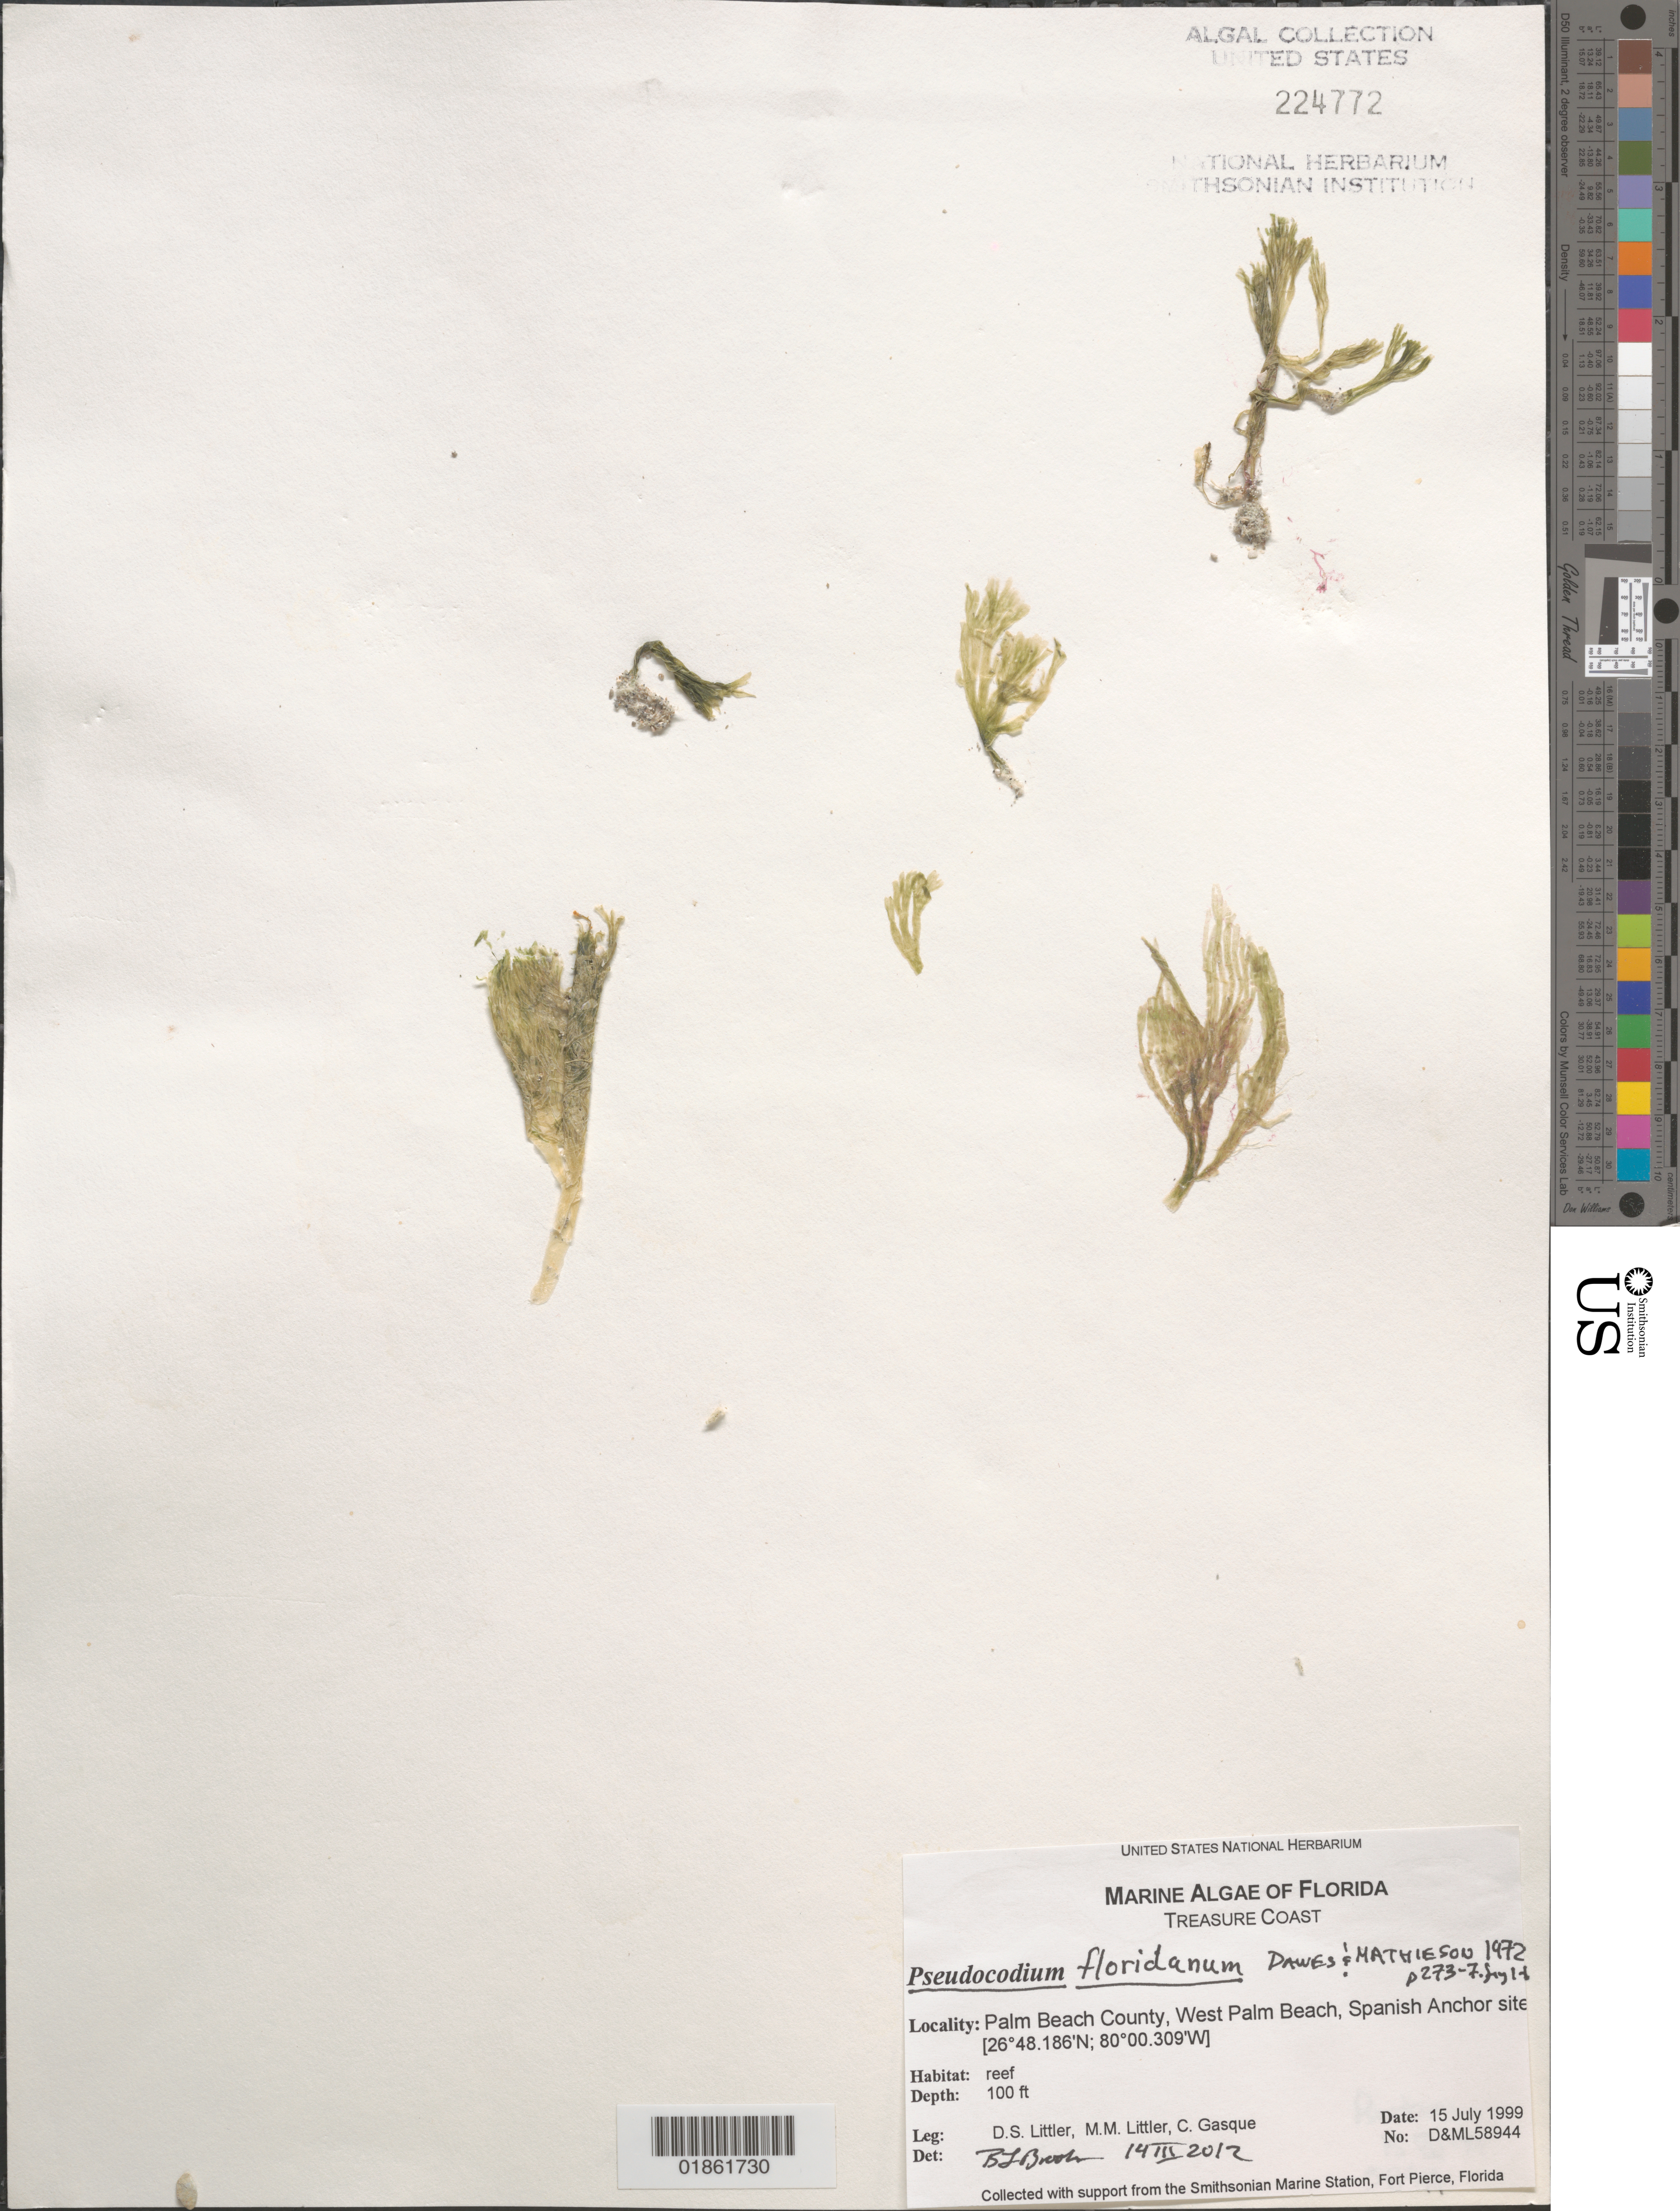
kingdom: Plantae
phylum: Chlorophyta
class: Ulvophyceae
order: Bryopsidales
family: Pseudocodiaceae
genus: Pseudocodium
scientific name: Pseudocodium sp.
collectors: D. S. Littler, M. M. Littler & C. Gasque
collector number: D&ML 58944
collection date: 1999-07-15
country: United States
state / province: Florida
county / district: Palm Beach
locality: West Palm Beach. Spanish Anchor dive site.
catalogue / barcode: US 224772